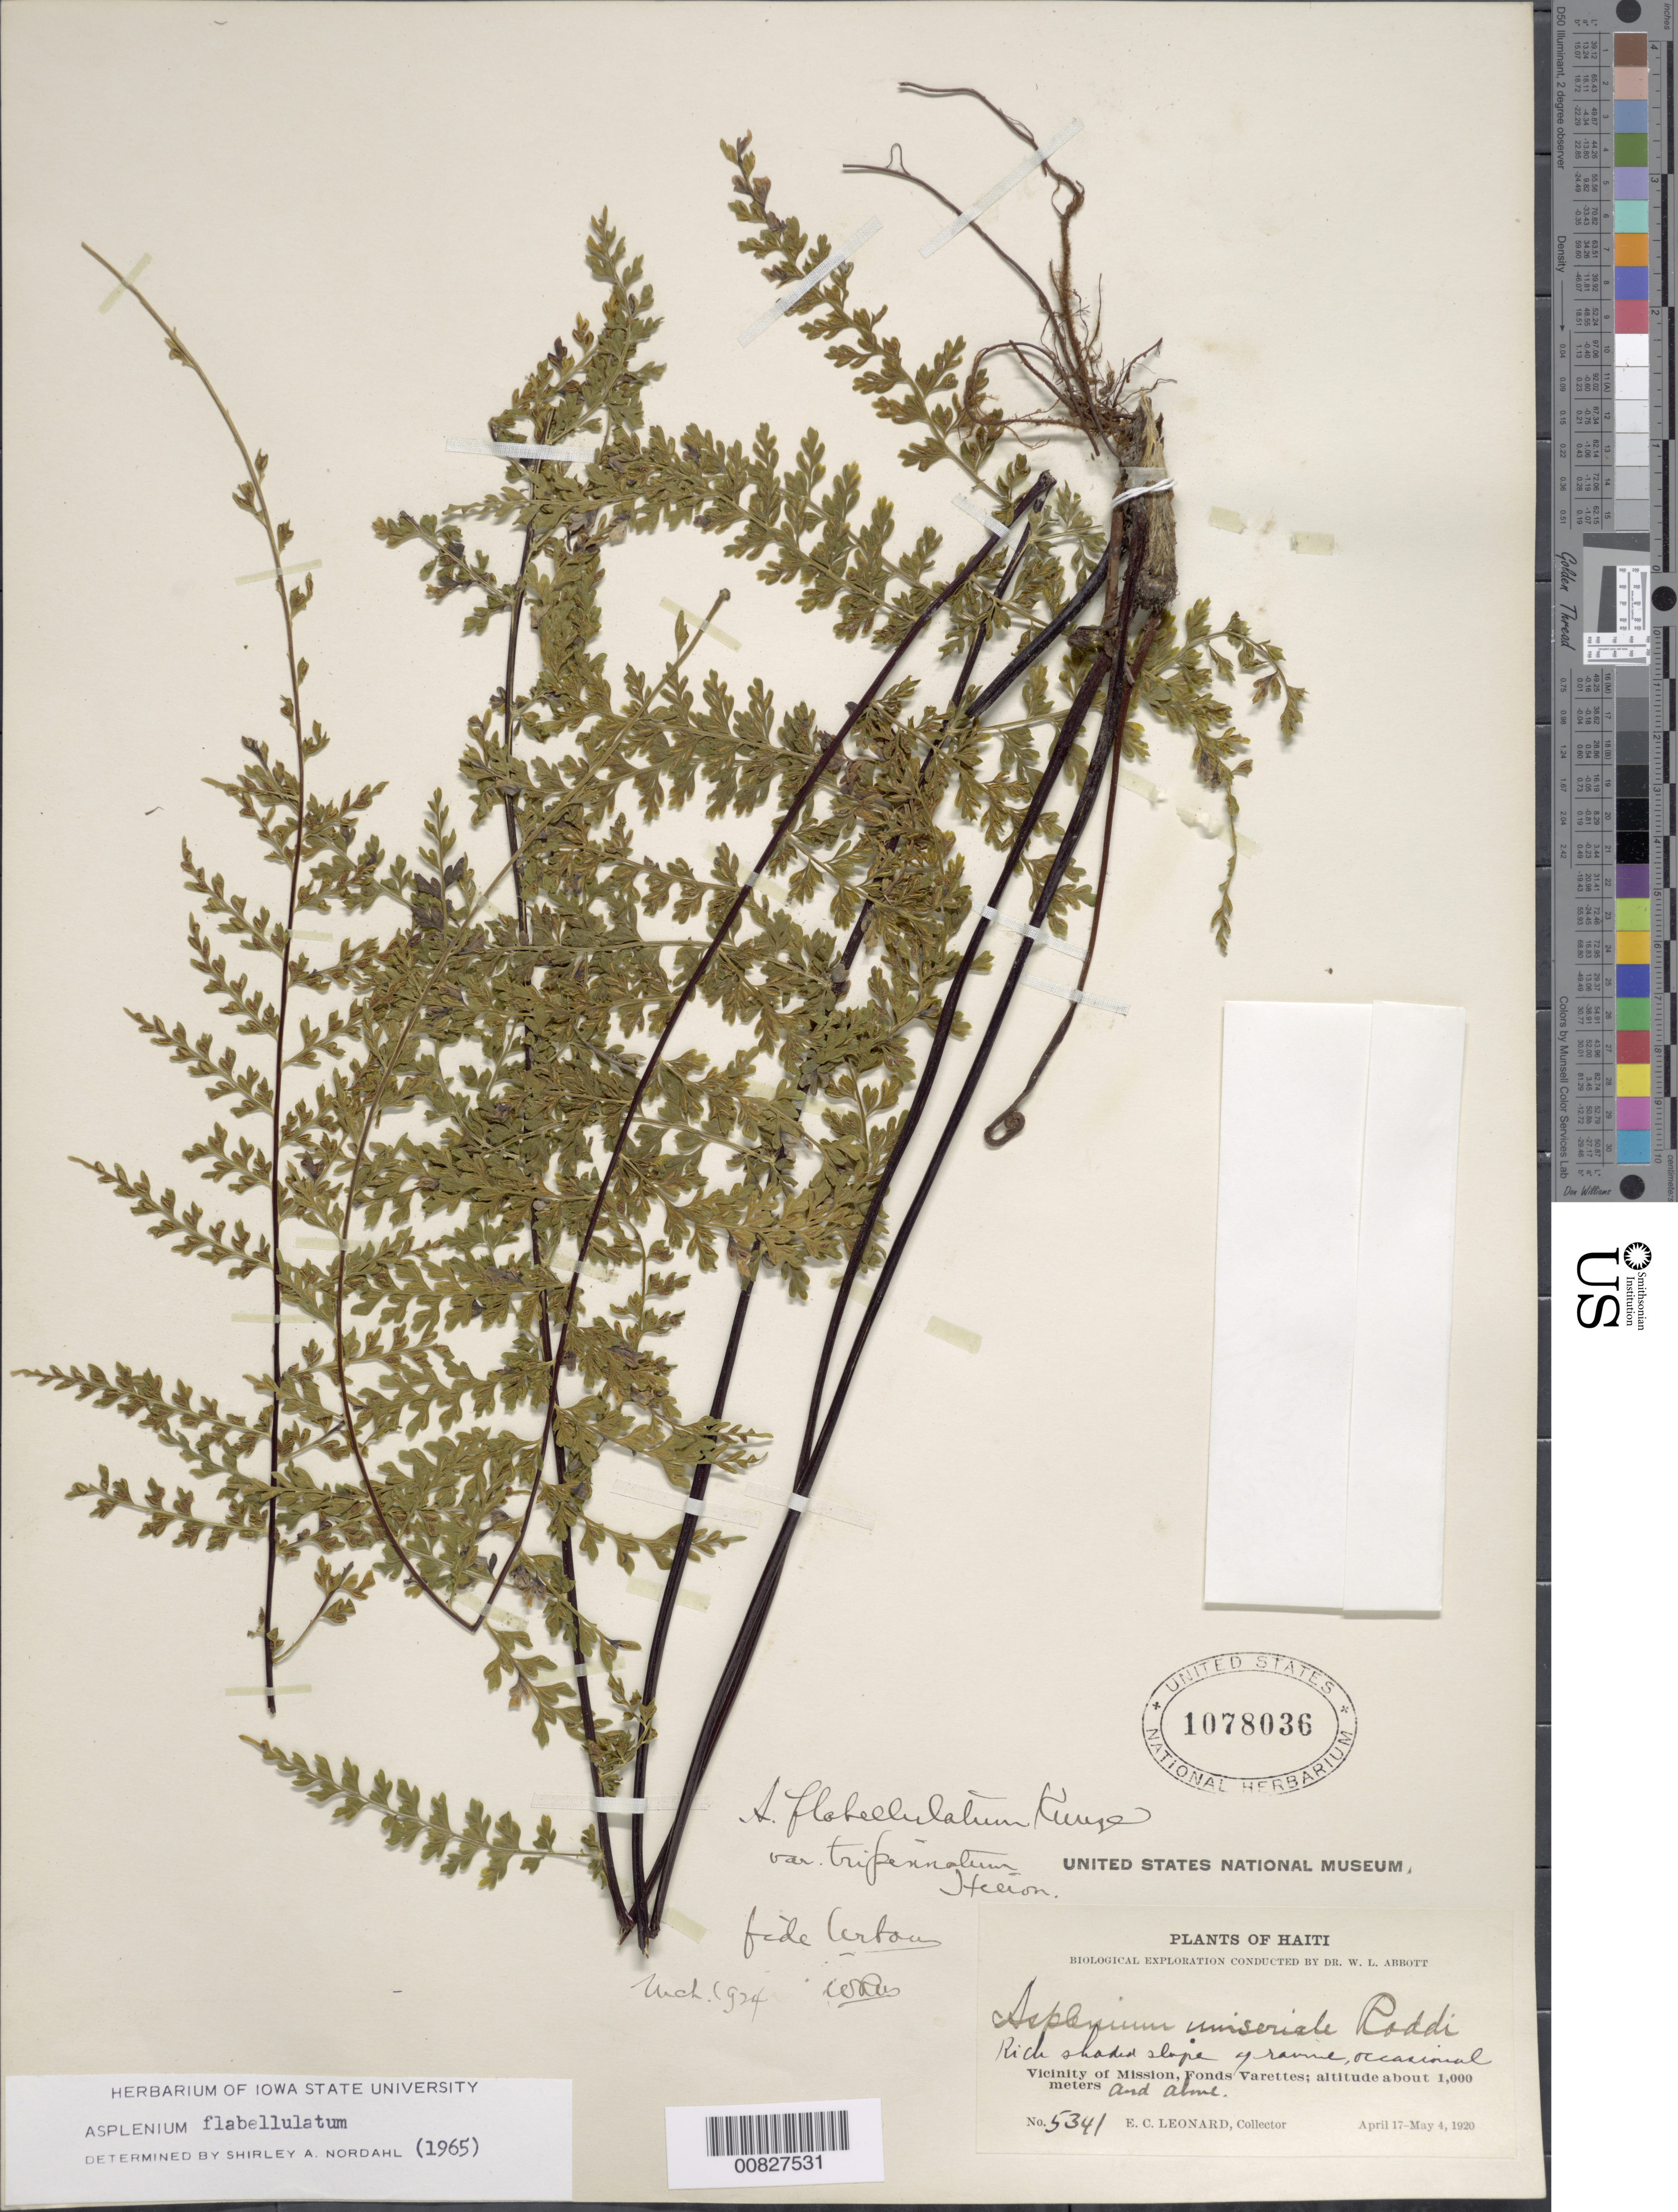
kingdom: Plantae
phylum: Tracheophyta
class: Polypodiopsida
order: Polypodiales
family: Aspleniaceae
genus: Asplenium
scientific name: Asplenium radicans var. partitum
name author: (Klotzsch) Hieron.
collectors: E. C. Leonard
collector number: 5341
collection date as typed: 17 Apr 1920 to 04 May 1920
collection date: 1920-04-17/1920-05-04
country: Haiti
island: Hispaniola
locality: Fonds Varettes, vicinity Mission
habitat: Rich shaded slope of ravine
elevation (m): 1000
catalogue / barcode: US 1078036